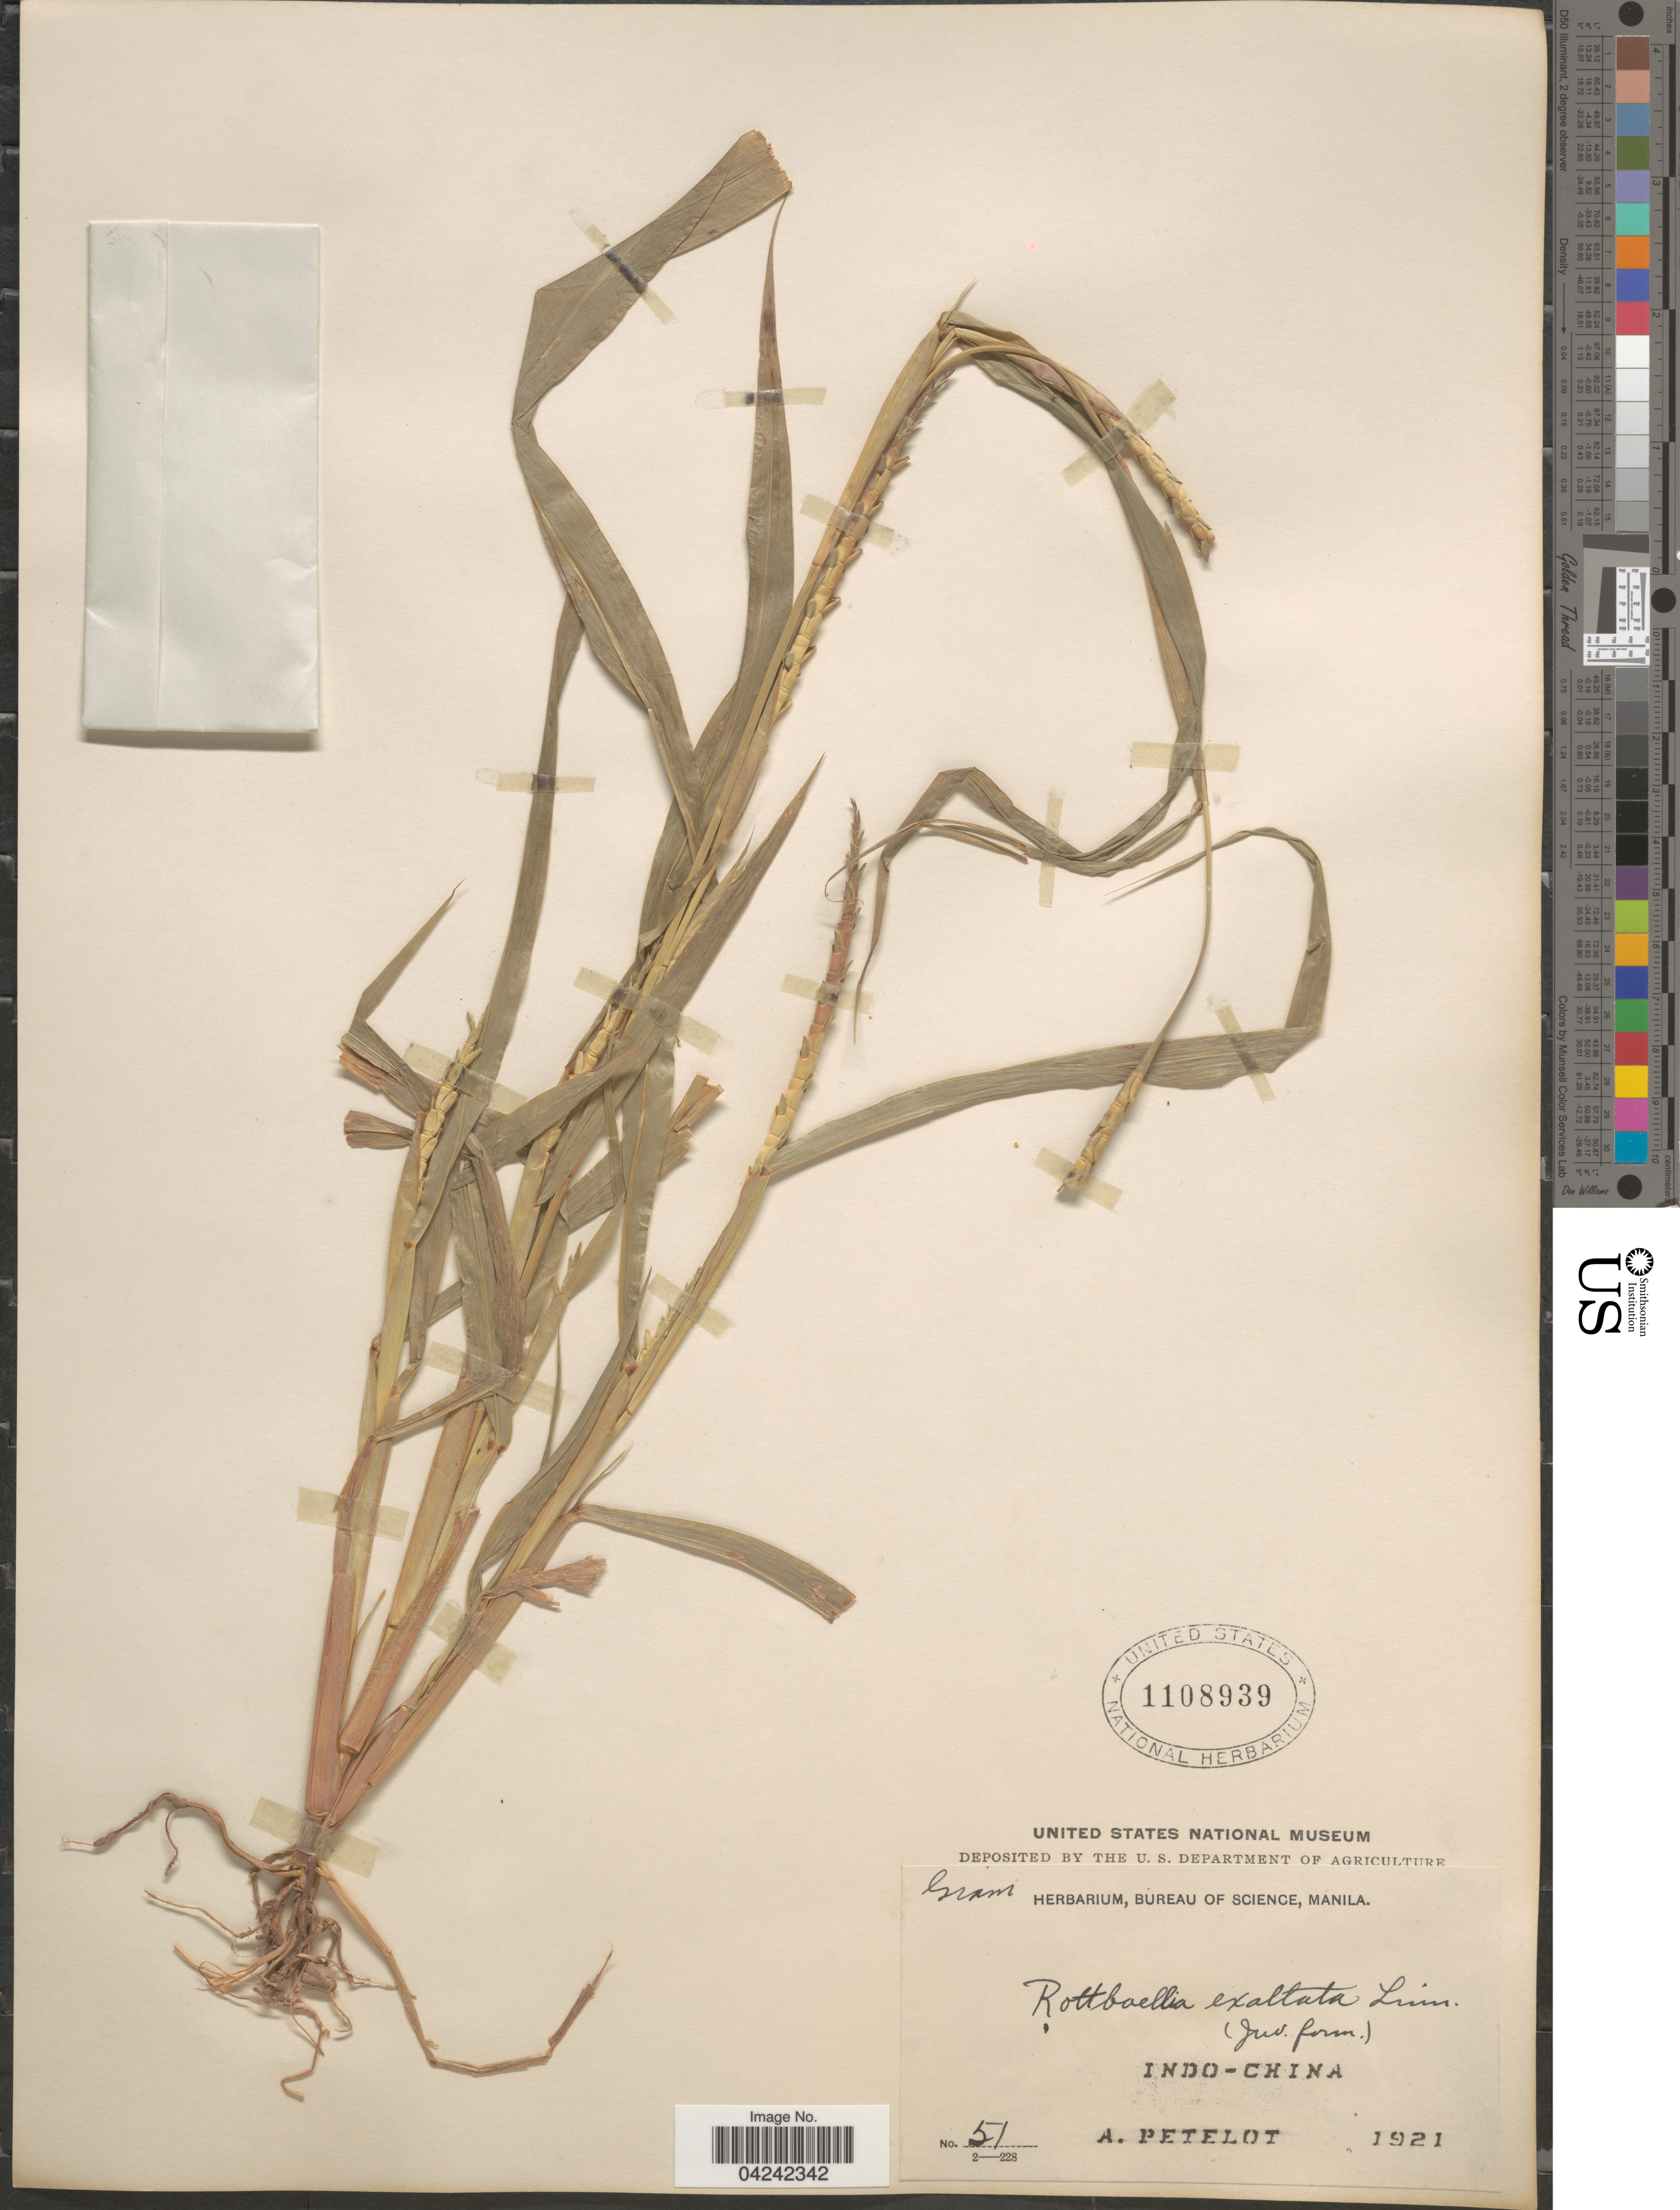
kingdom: Plantae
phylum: Tracheophyta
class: Liliopsida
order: Poales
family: Poaceae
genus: Rottboellia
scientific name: Rottboellia cochinchinensis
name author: (Lour.) Clayton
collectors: A. Petelot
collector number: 51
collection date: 1921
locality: Indo-China.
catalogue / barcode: US 1108939